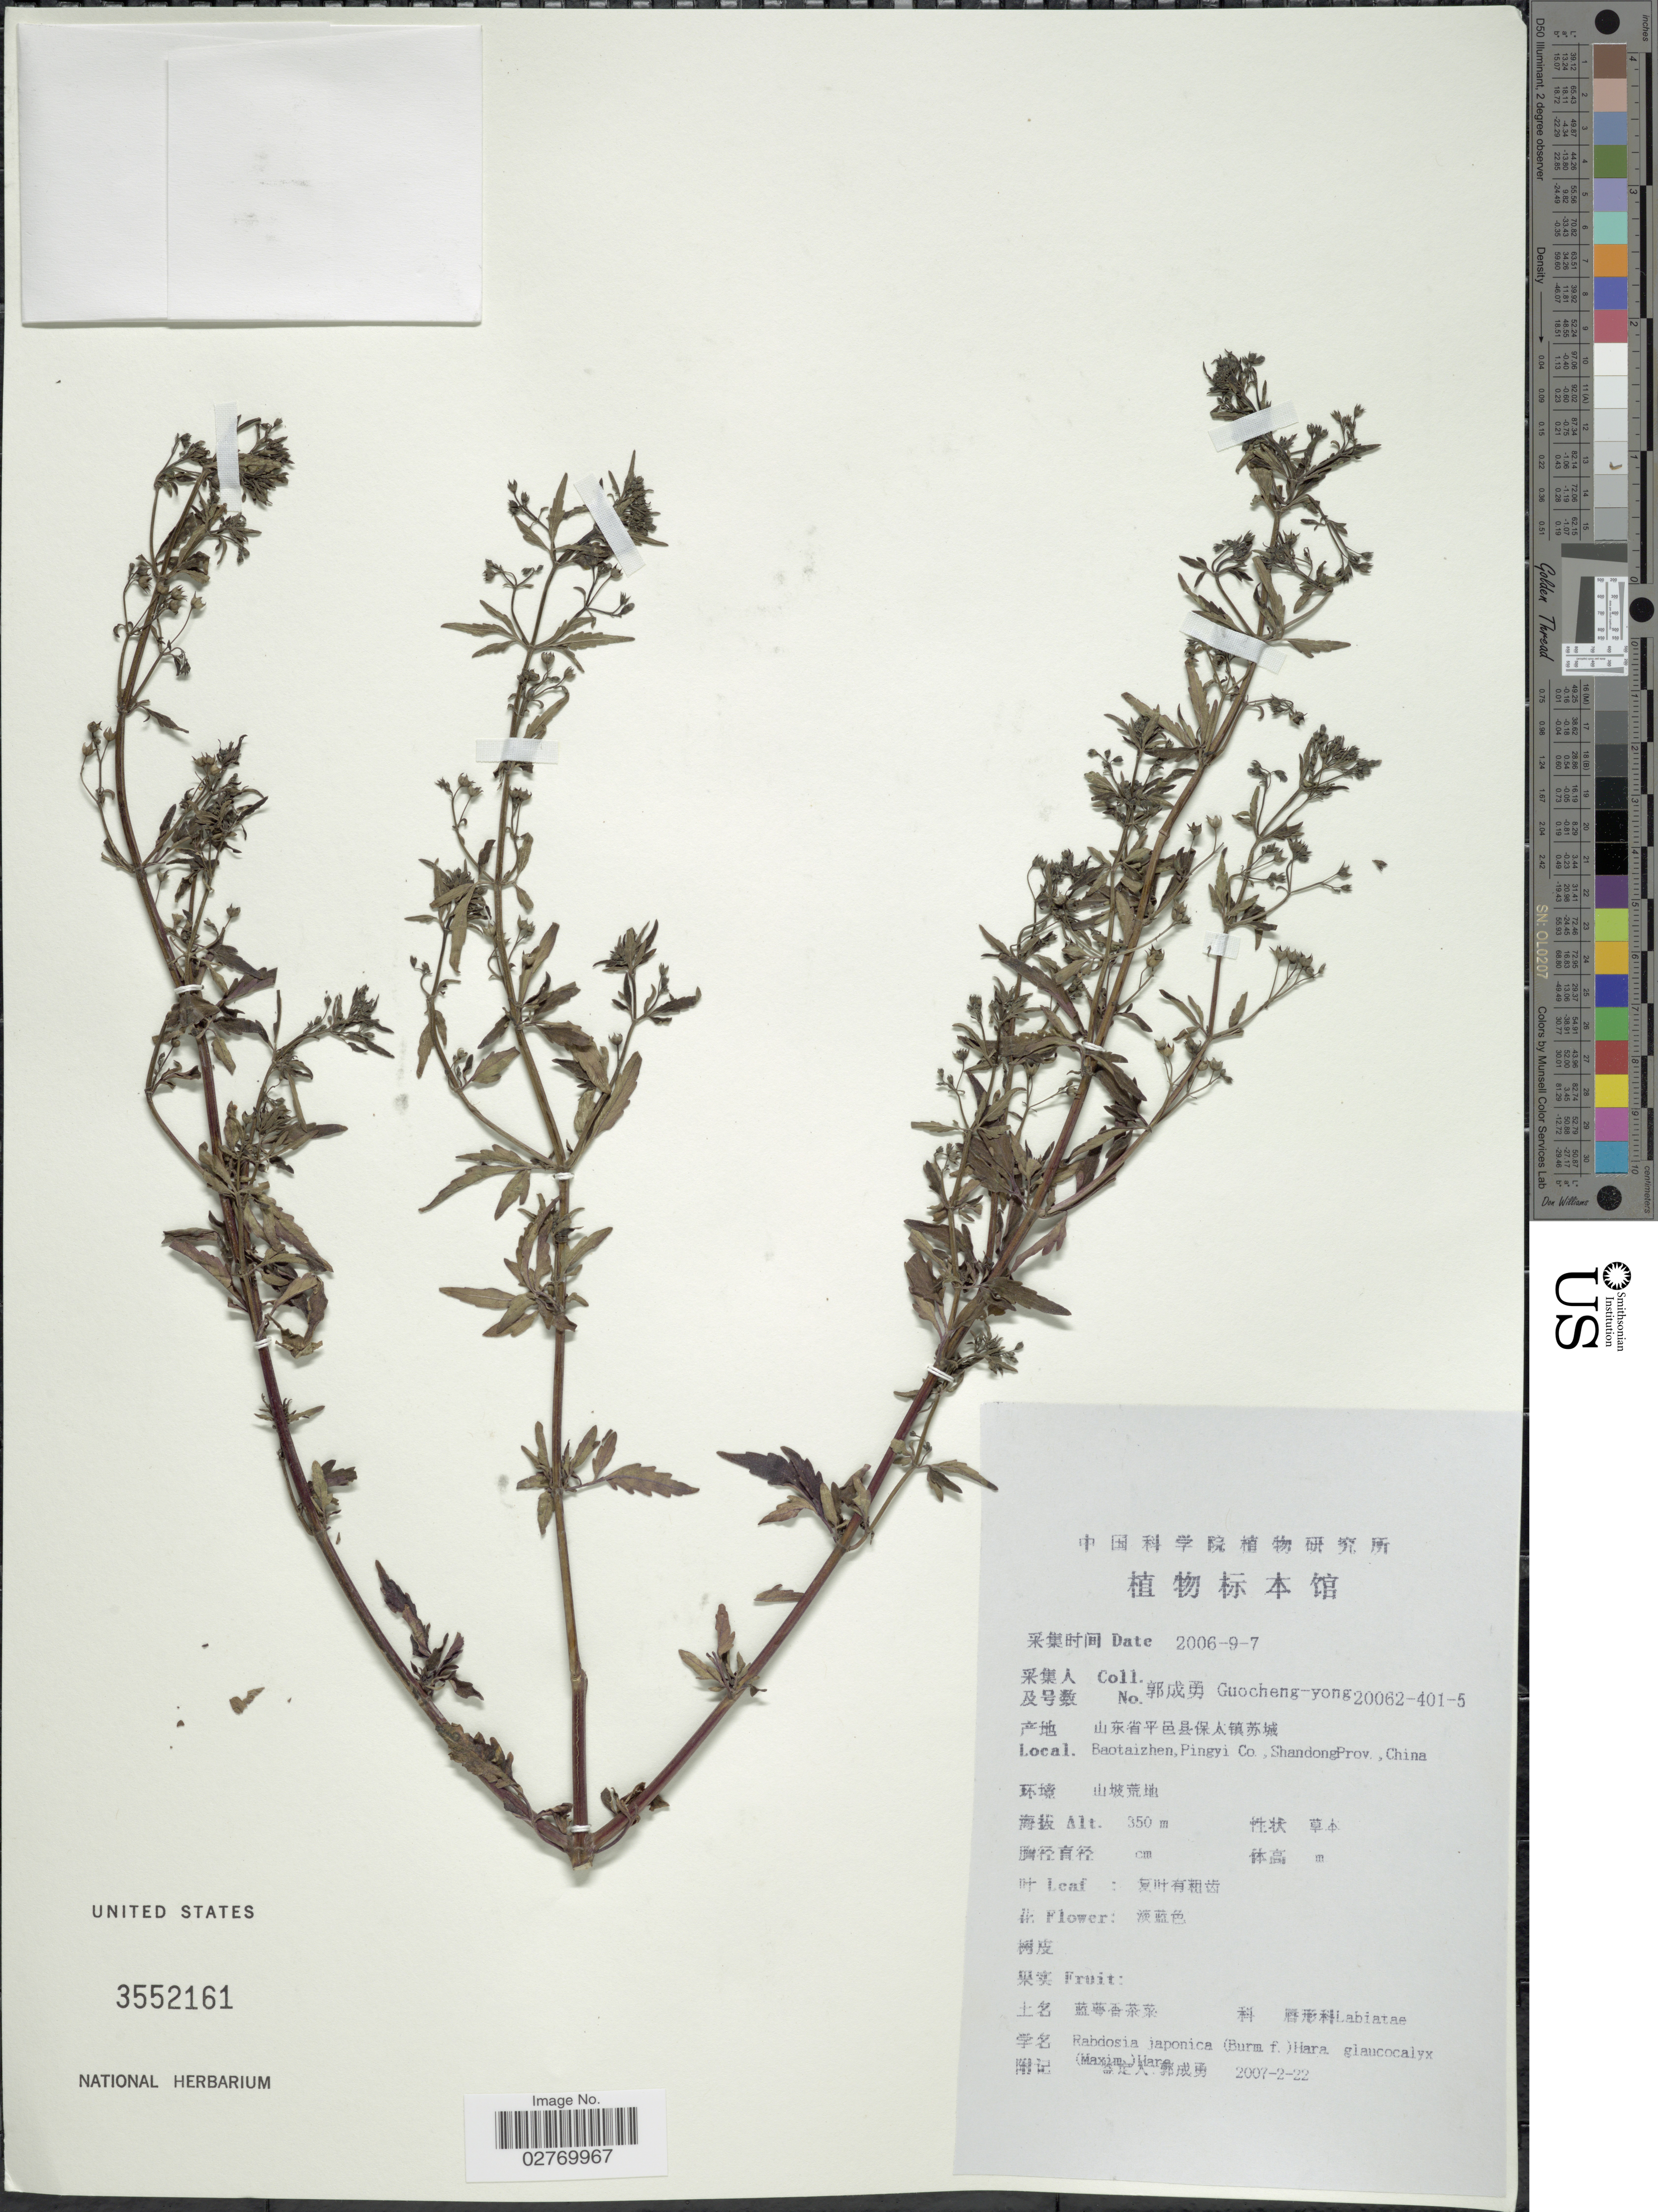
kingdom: Plantae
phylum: Tracheophyta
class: Magnoliopsida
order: Lamiales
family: Lamiaceae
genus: Scutellaria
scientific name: Scutellaria japonica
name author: Burm. f.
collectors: Guo cheng-yong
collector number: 20062-401-5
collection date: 2006-09-07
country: China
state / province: Shandong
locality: Baotaizhen, Pingyi Co.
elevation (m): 350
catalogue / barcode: US 3552161